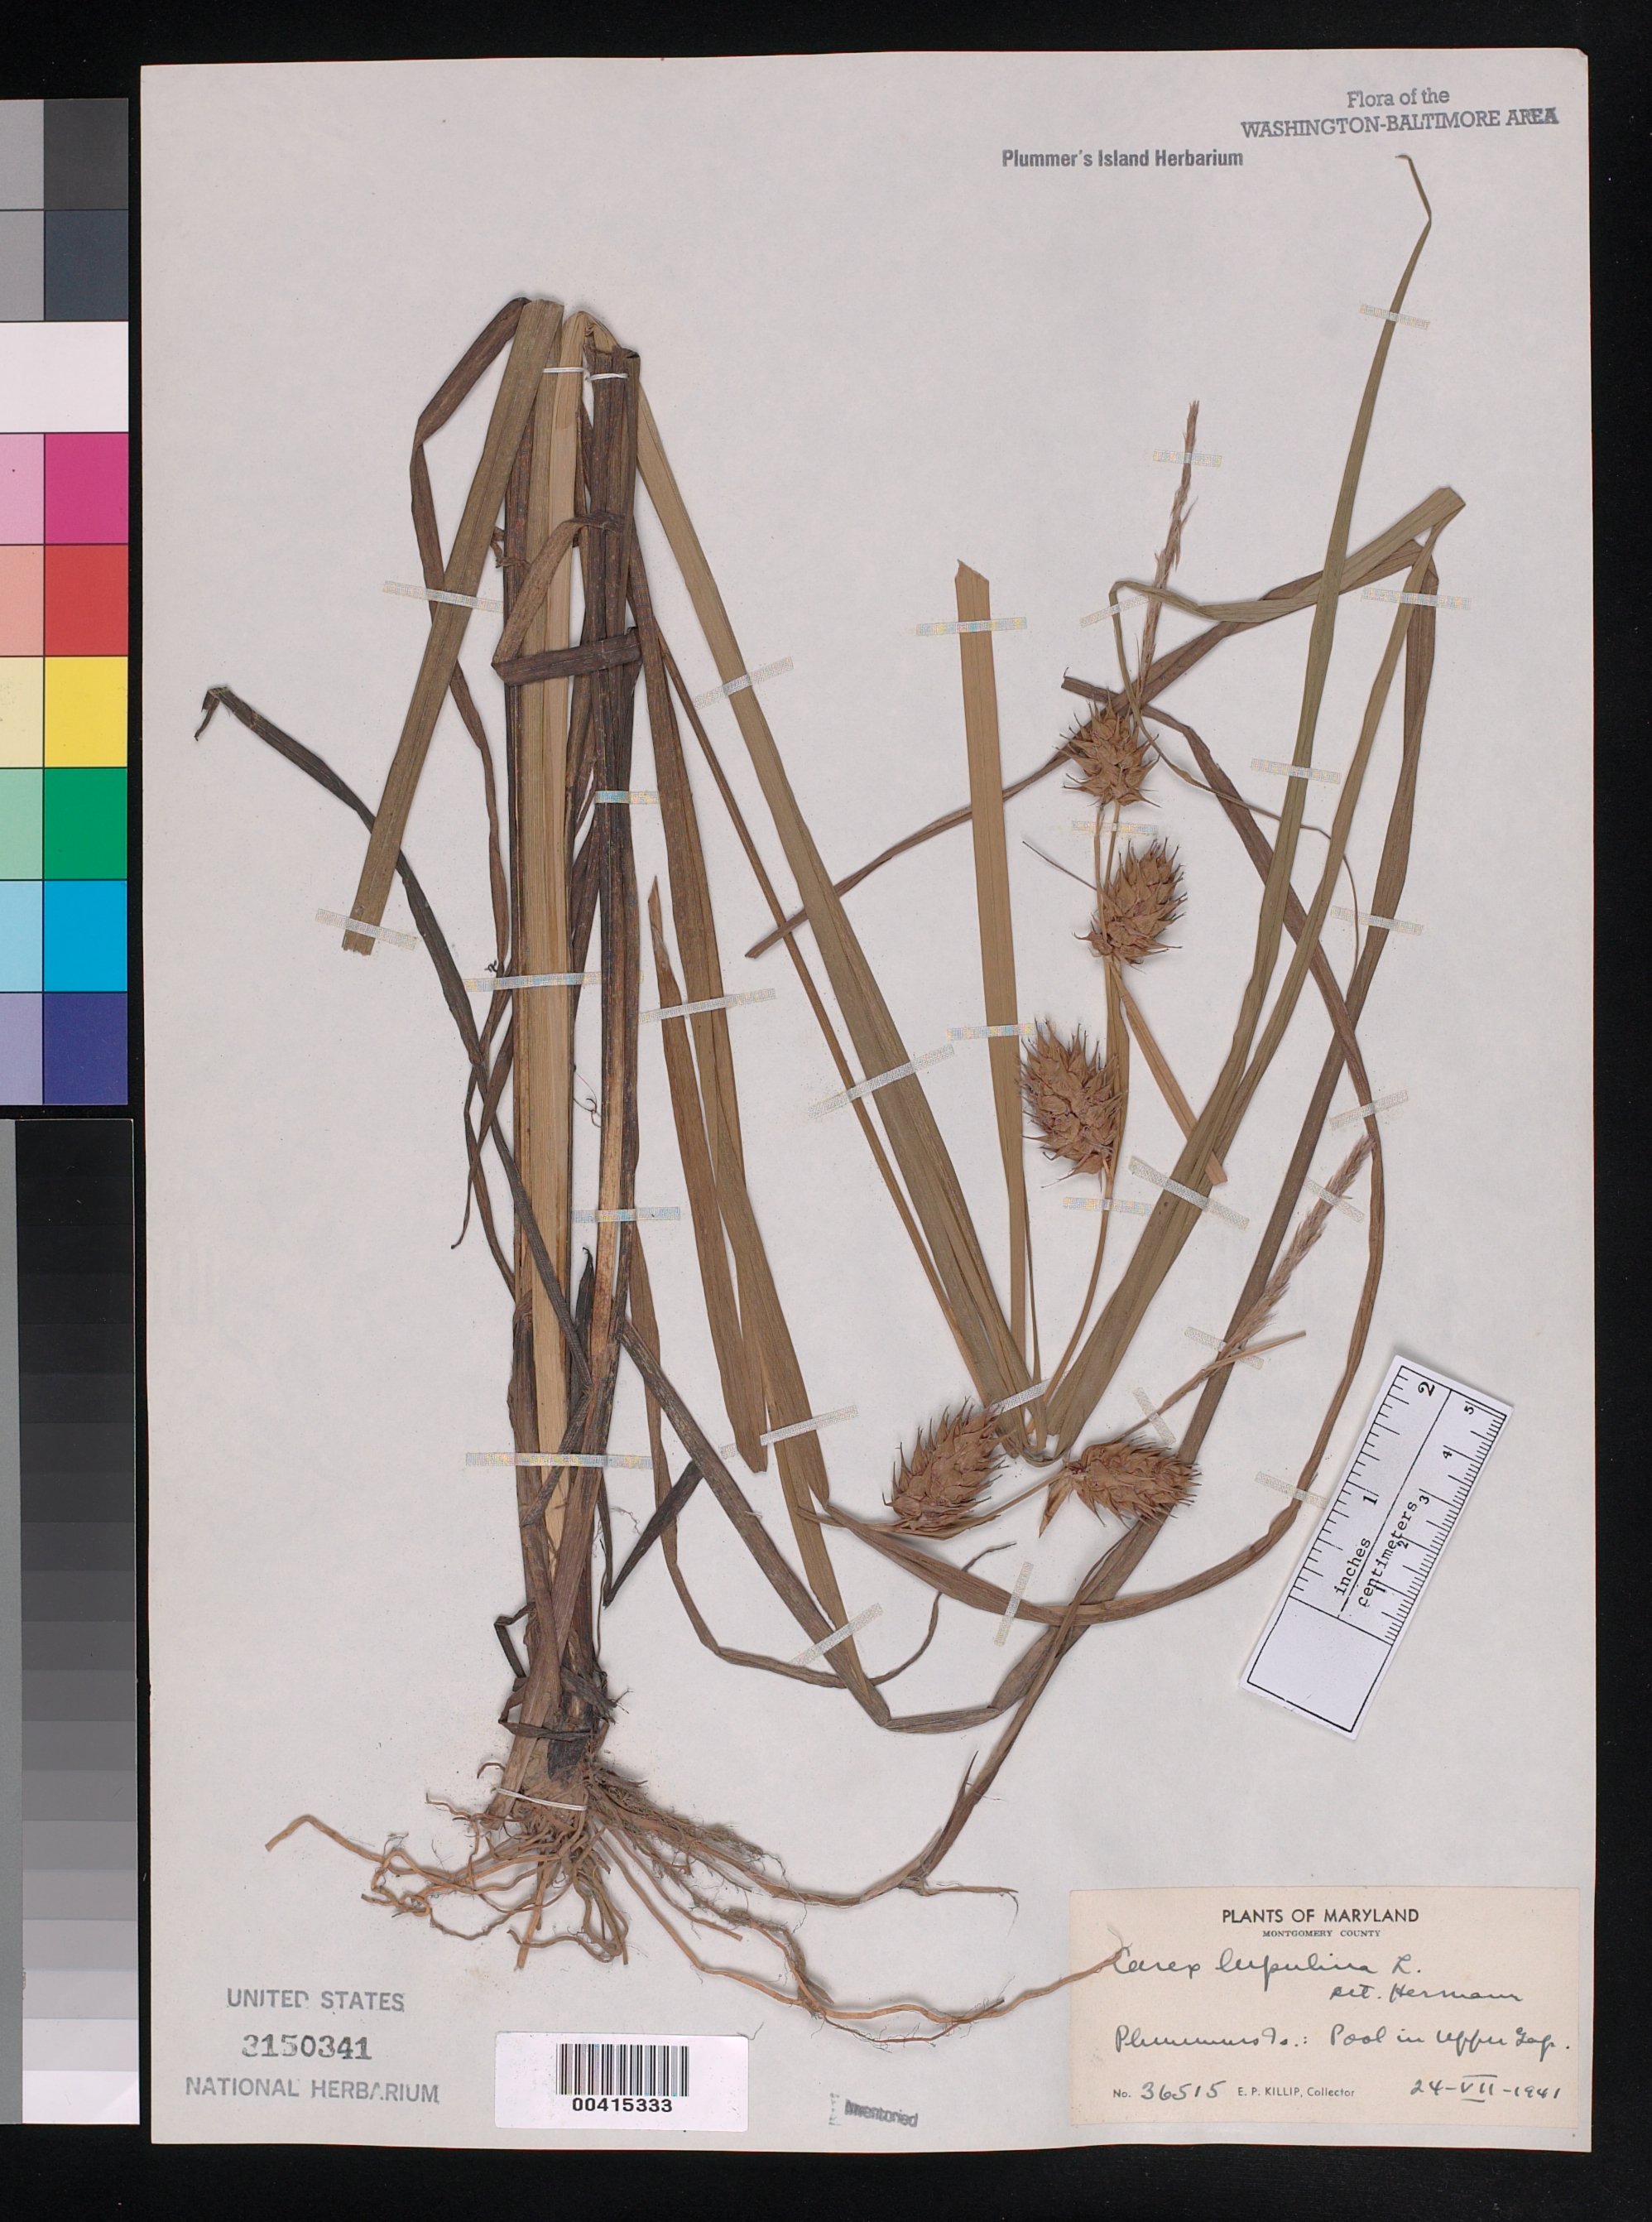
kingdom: Plantae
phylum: Tracheophyta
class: Liliopsida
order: Poales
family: Cyperaceae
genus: Carex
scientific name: Carex lupulina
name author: Muhl. ex Willd.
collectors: E. P. Killip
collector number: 36515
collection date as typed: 24 Jul 1941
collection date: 1941-07-24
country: United States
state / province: Maryland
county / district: Montgomery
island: Plummers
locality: Plummer's Island; Upper Gap Plummers Island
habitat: Pool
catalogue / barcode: US 3150341